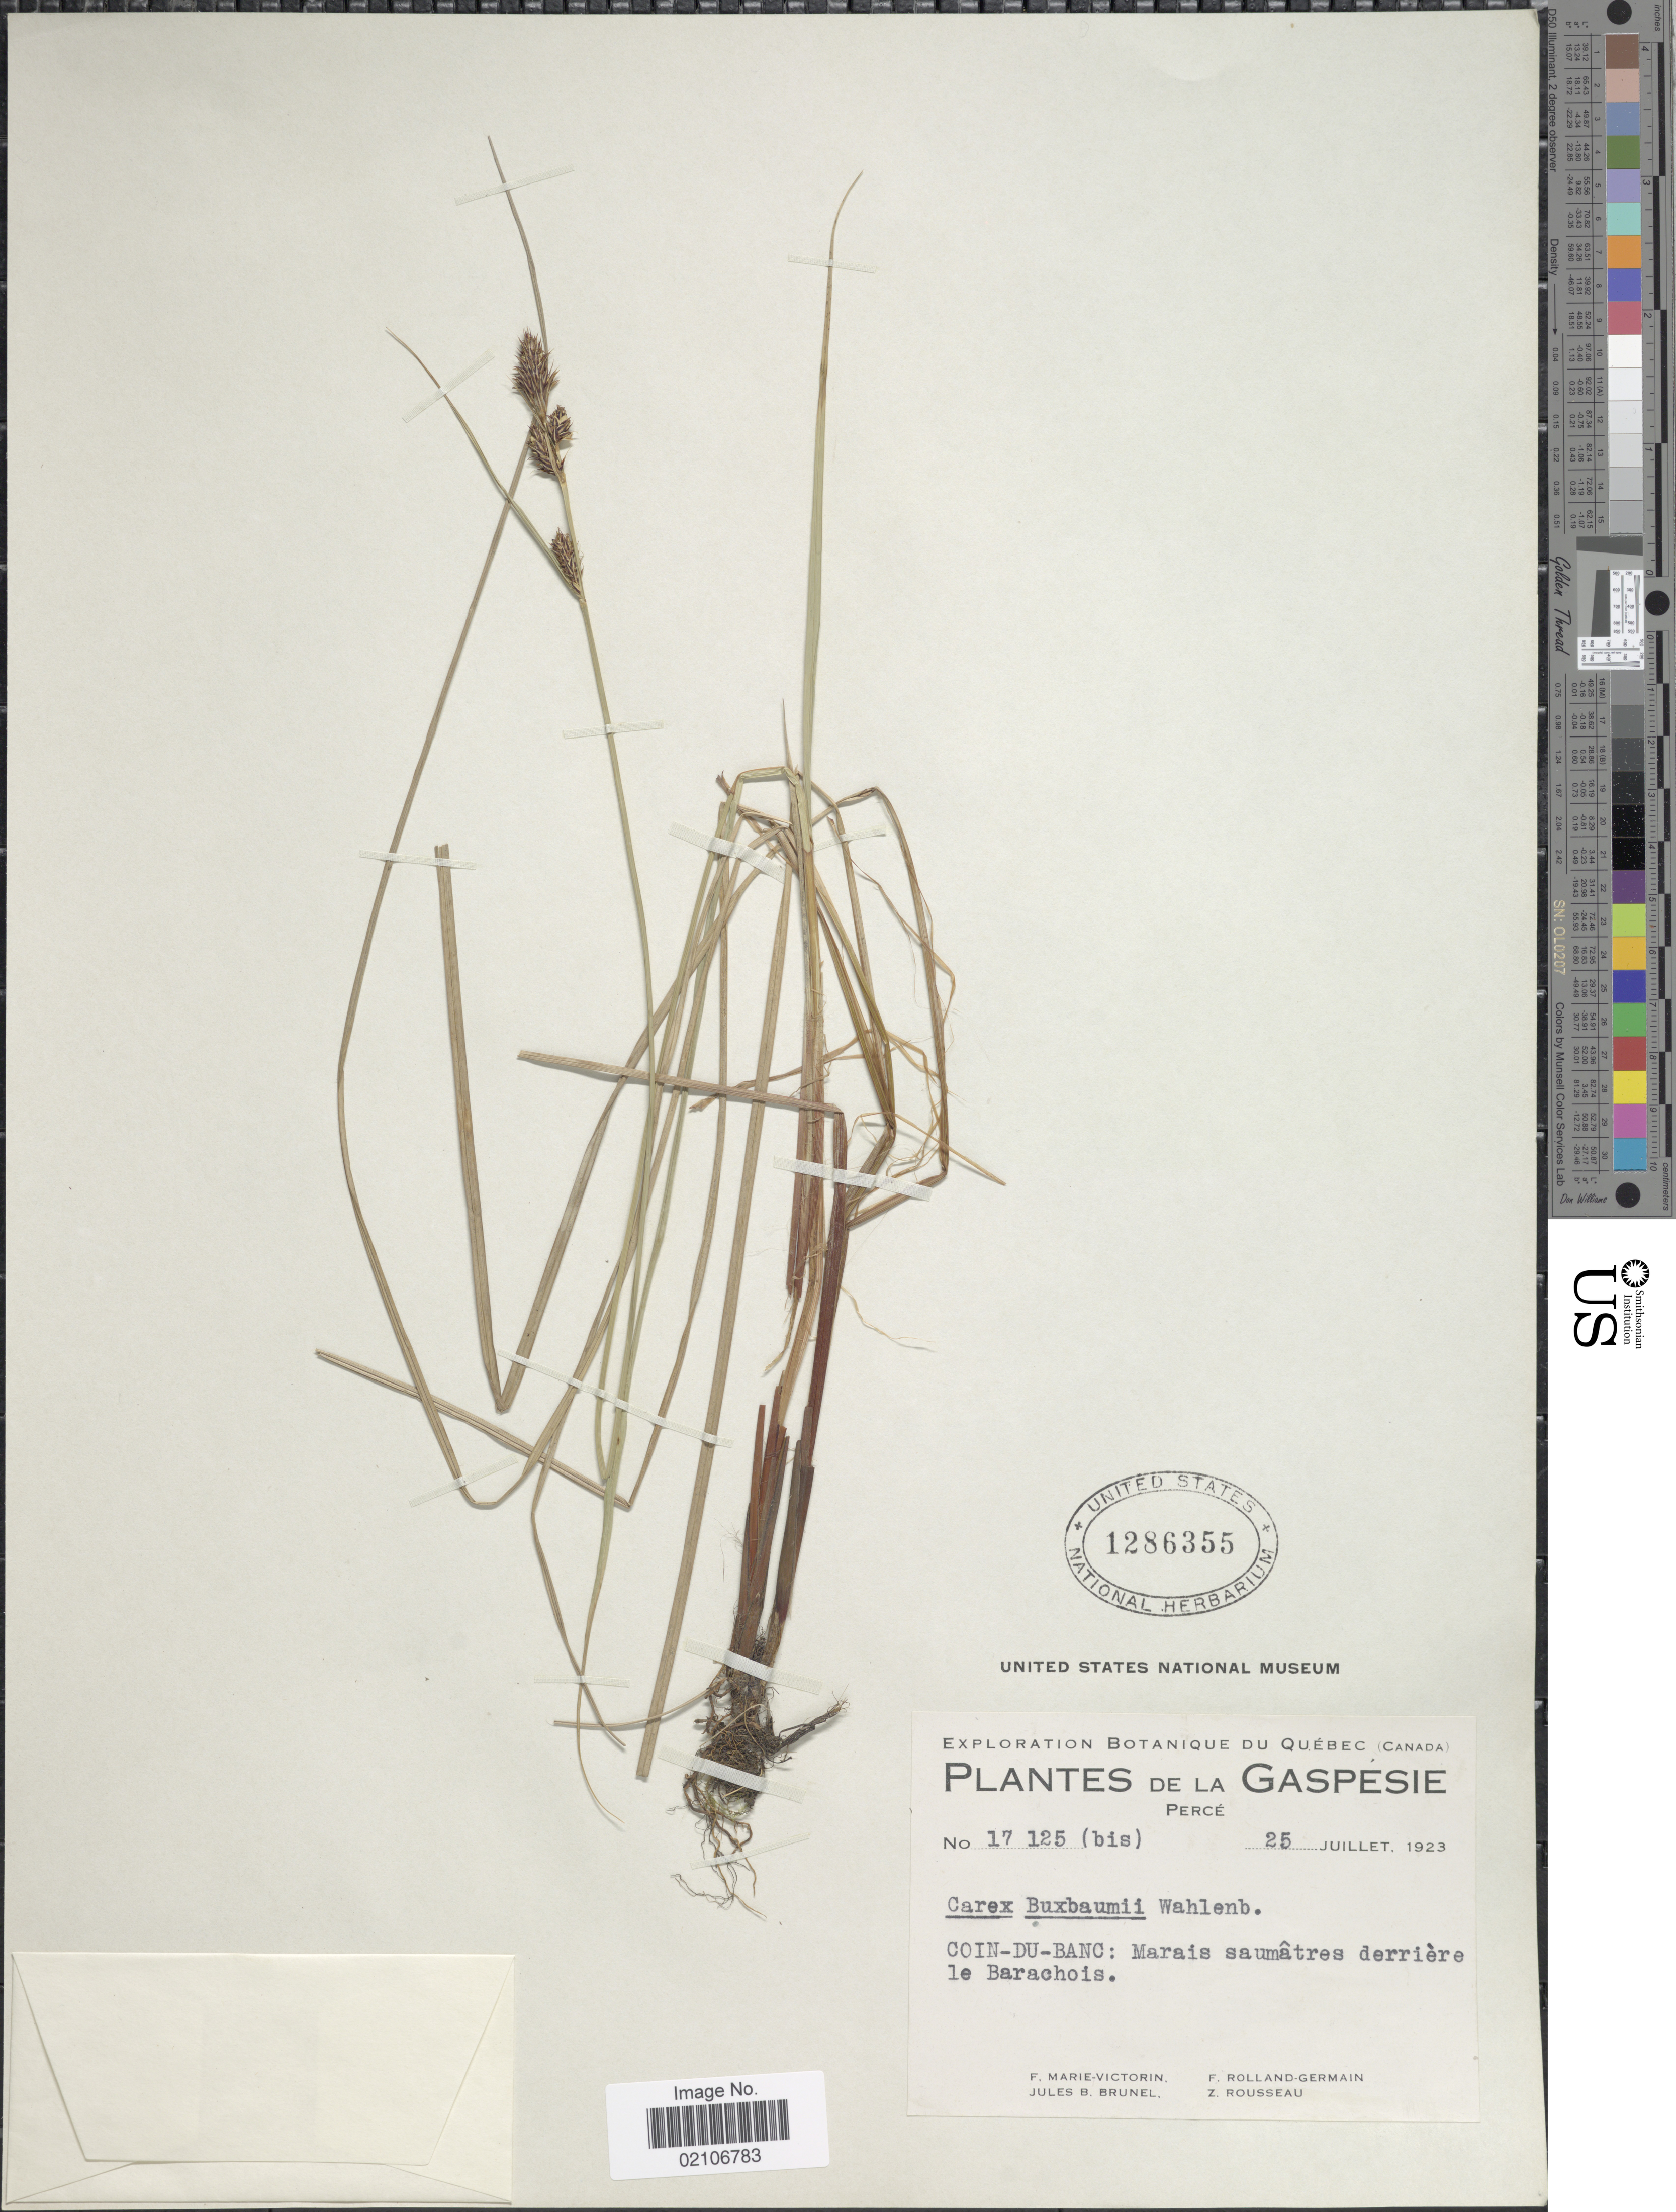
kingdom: Plantae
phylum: Tracheophyta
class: Liliopsida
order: Poales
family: Cyperaceae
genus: Carex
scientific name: Carex buxbaumii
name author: Wahlenb.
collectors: F. Marie-Victorin, J. Brunel, Rolland-Germain & Z. Rousseau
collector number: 17125(bis)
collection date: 1923-07-25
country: Canada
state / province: Quebec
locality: Gaspesie, Perce, Coin-du-Banc: Marais Saumatres derriere le Barachois.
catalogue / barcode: US 1286355